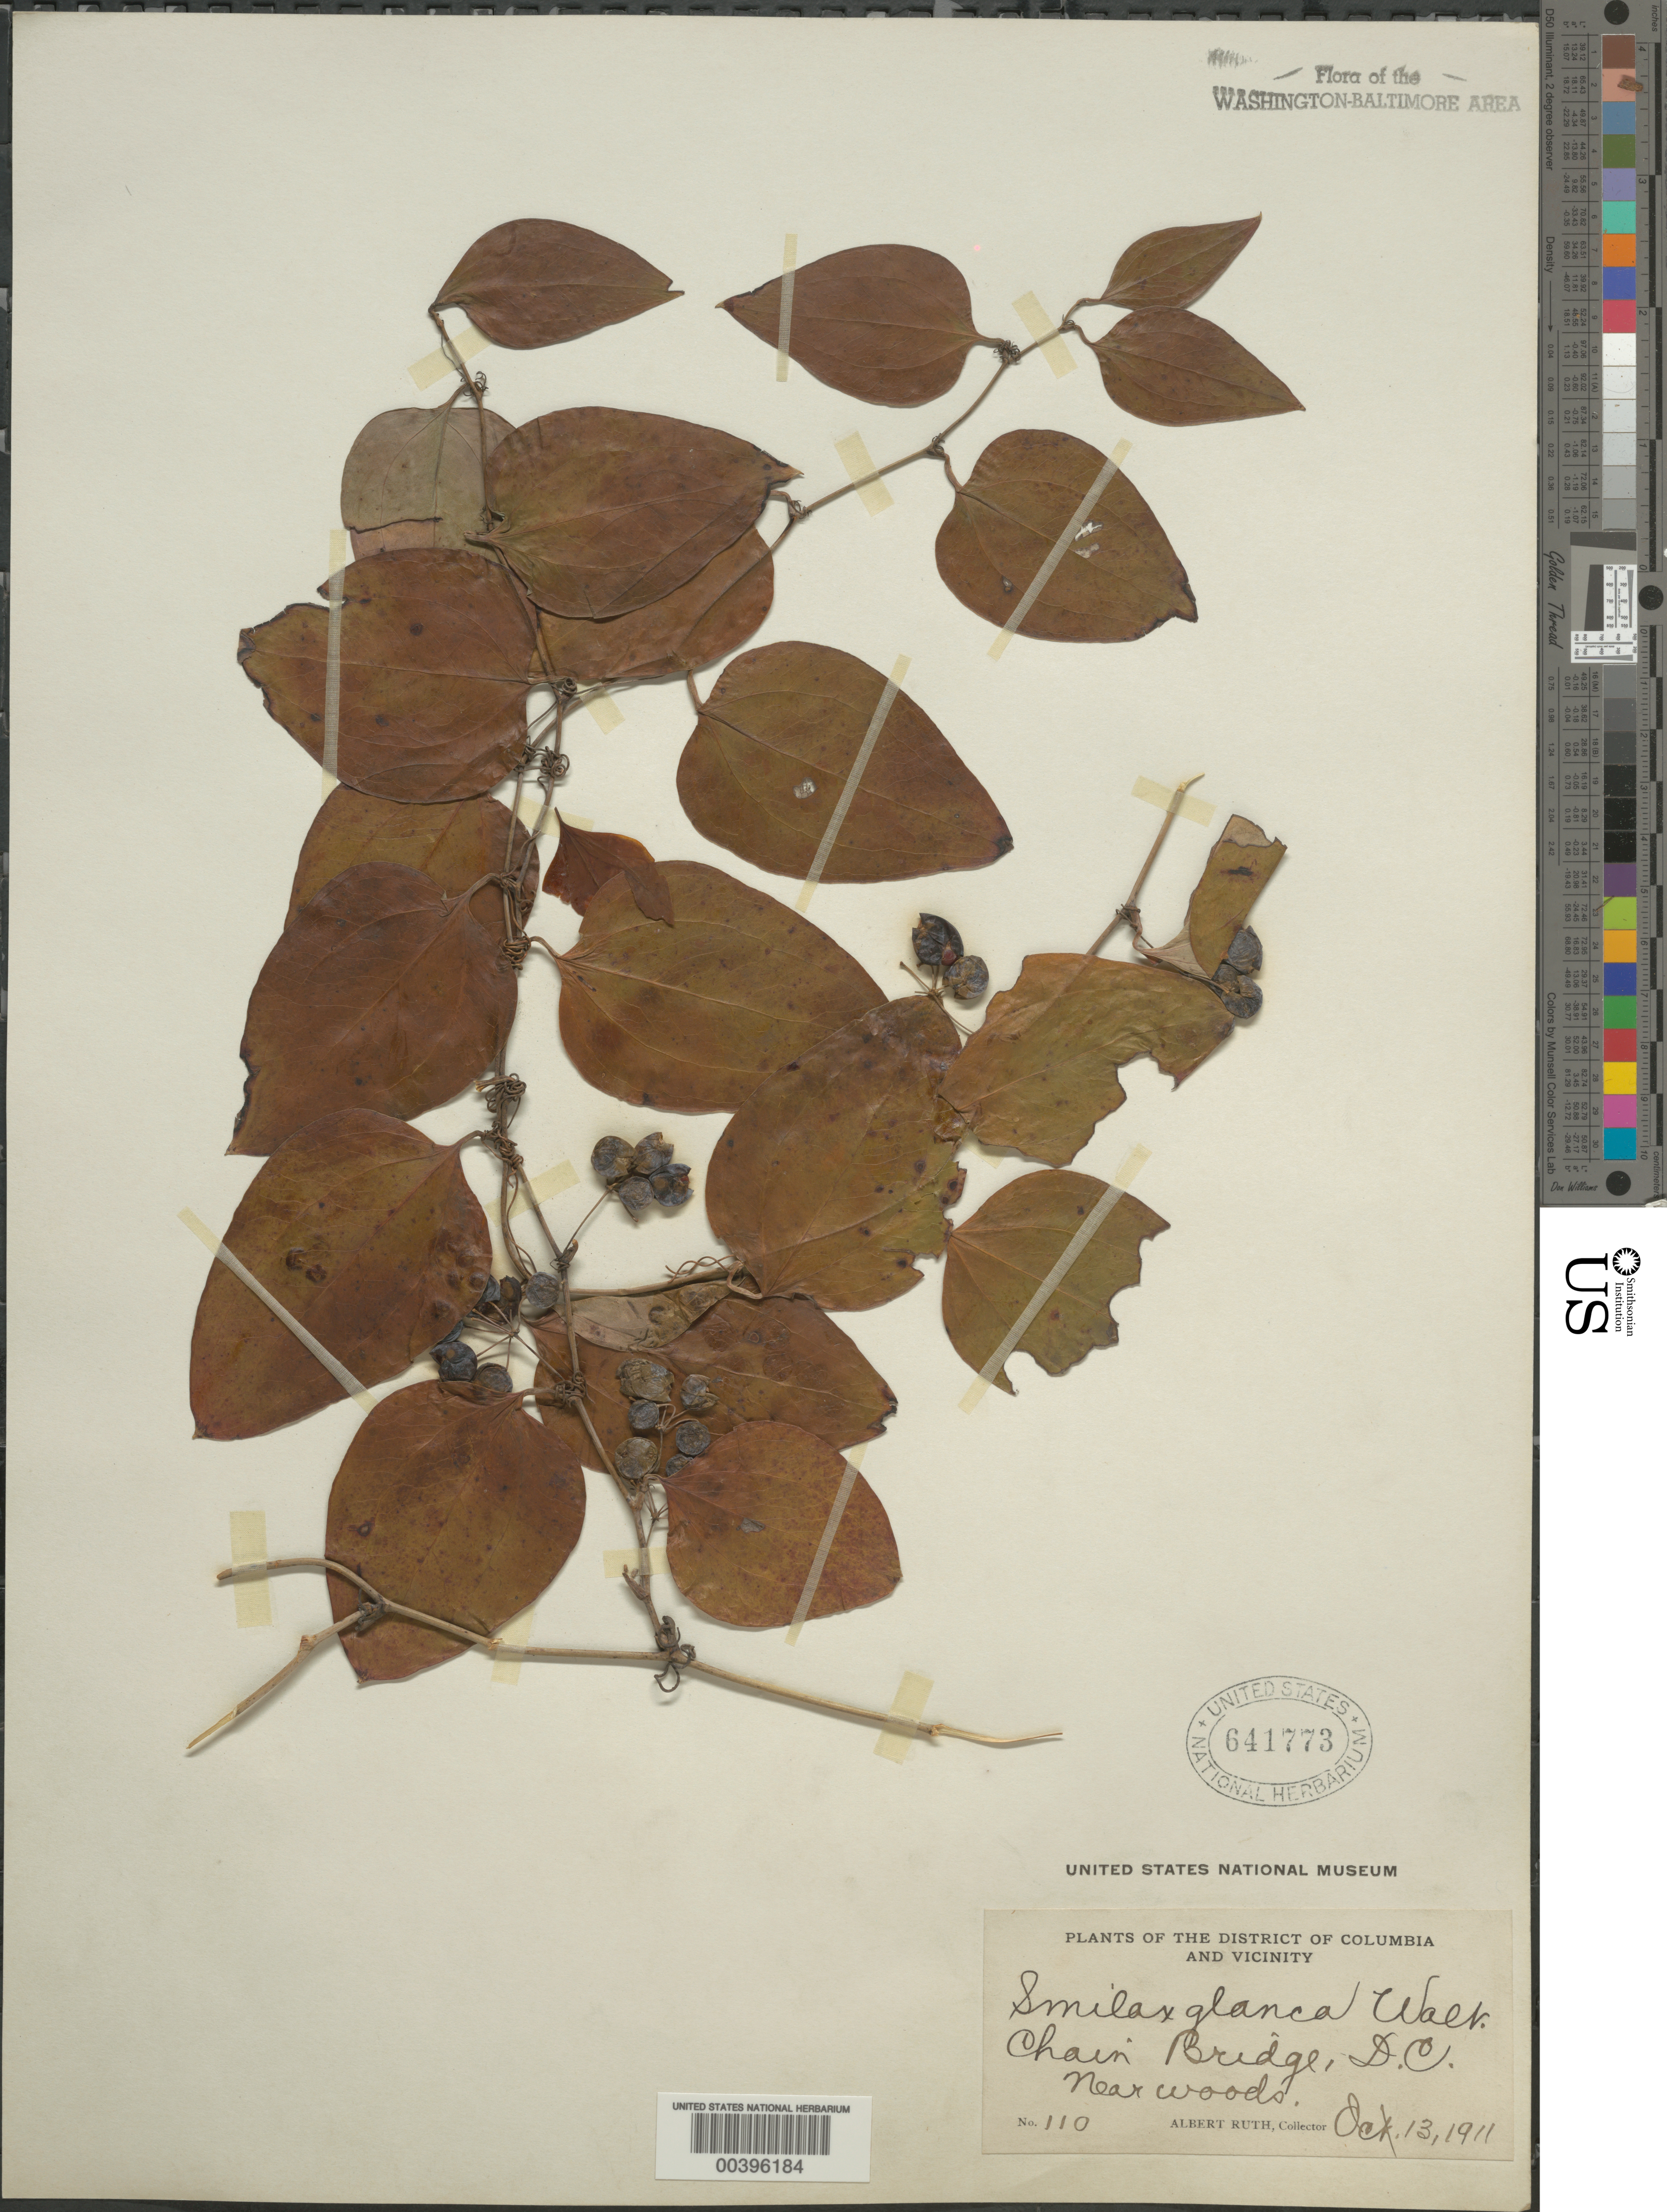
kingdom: Plantae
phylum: Tracheophyta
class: Liliopsida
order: Liliales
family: Smilacaceae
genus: Smilax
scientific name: Smilax glauca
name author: Walter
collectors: A. Ruth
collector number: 110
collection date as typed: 13 Oct 1911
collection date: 1911-10-13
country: United States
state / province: District of Columbia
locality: Chain Bridge C. and O. Canal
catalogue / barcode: US 641773